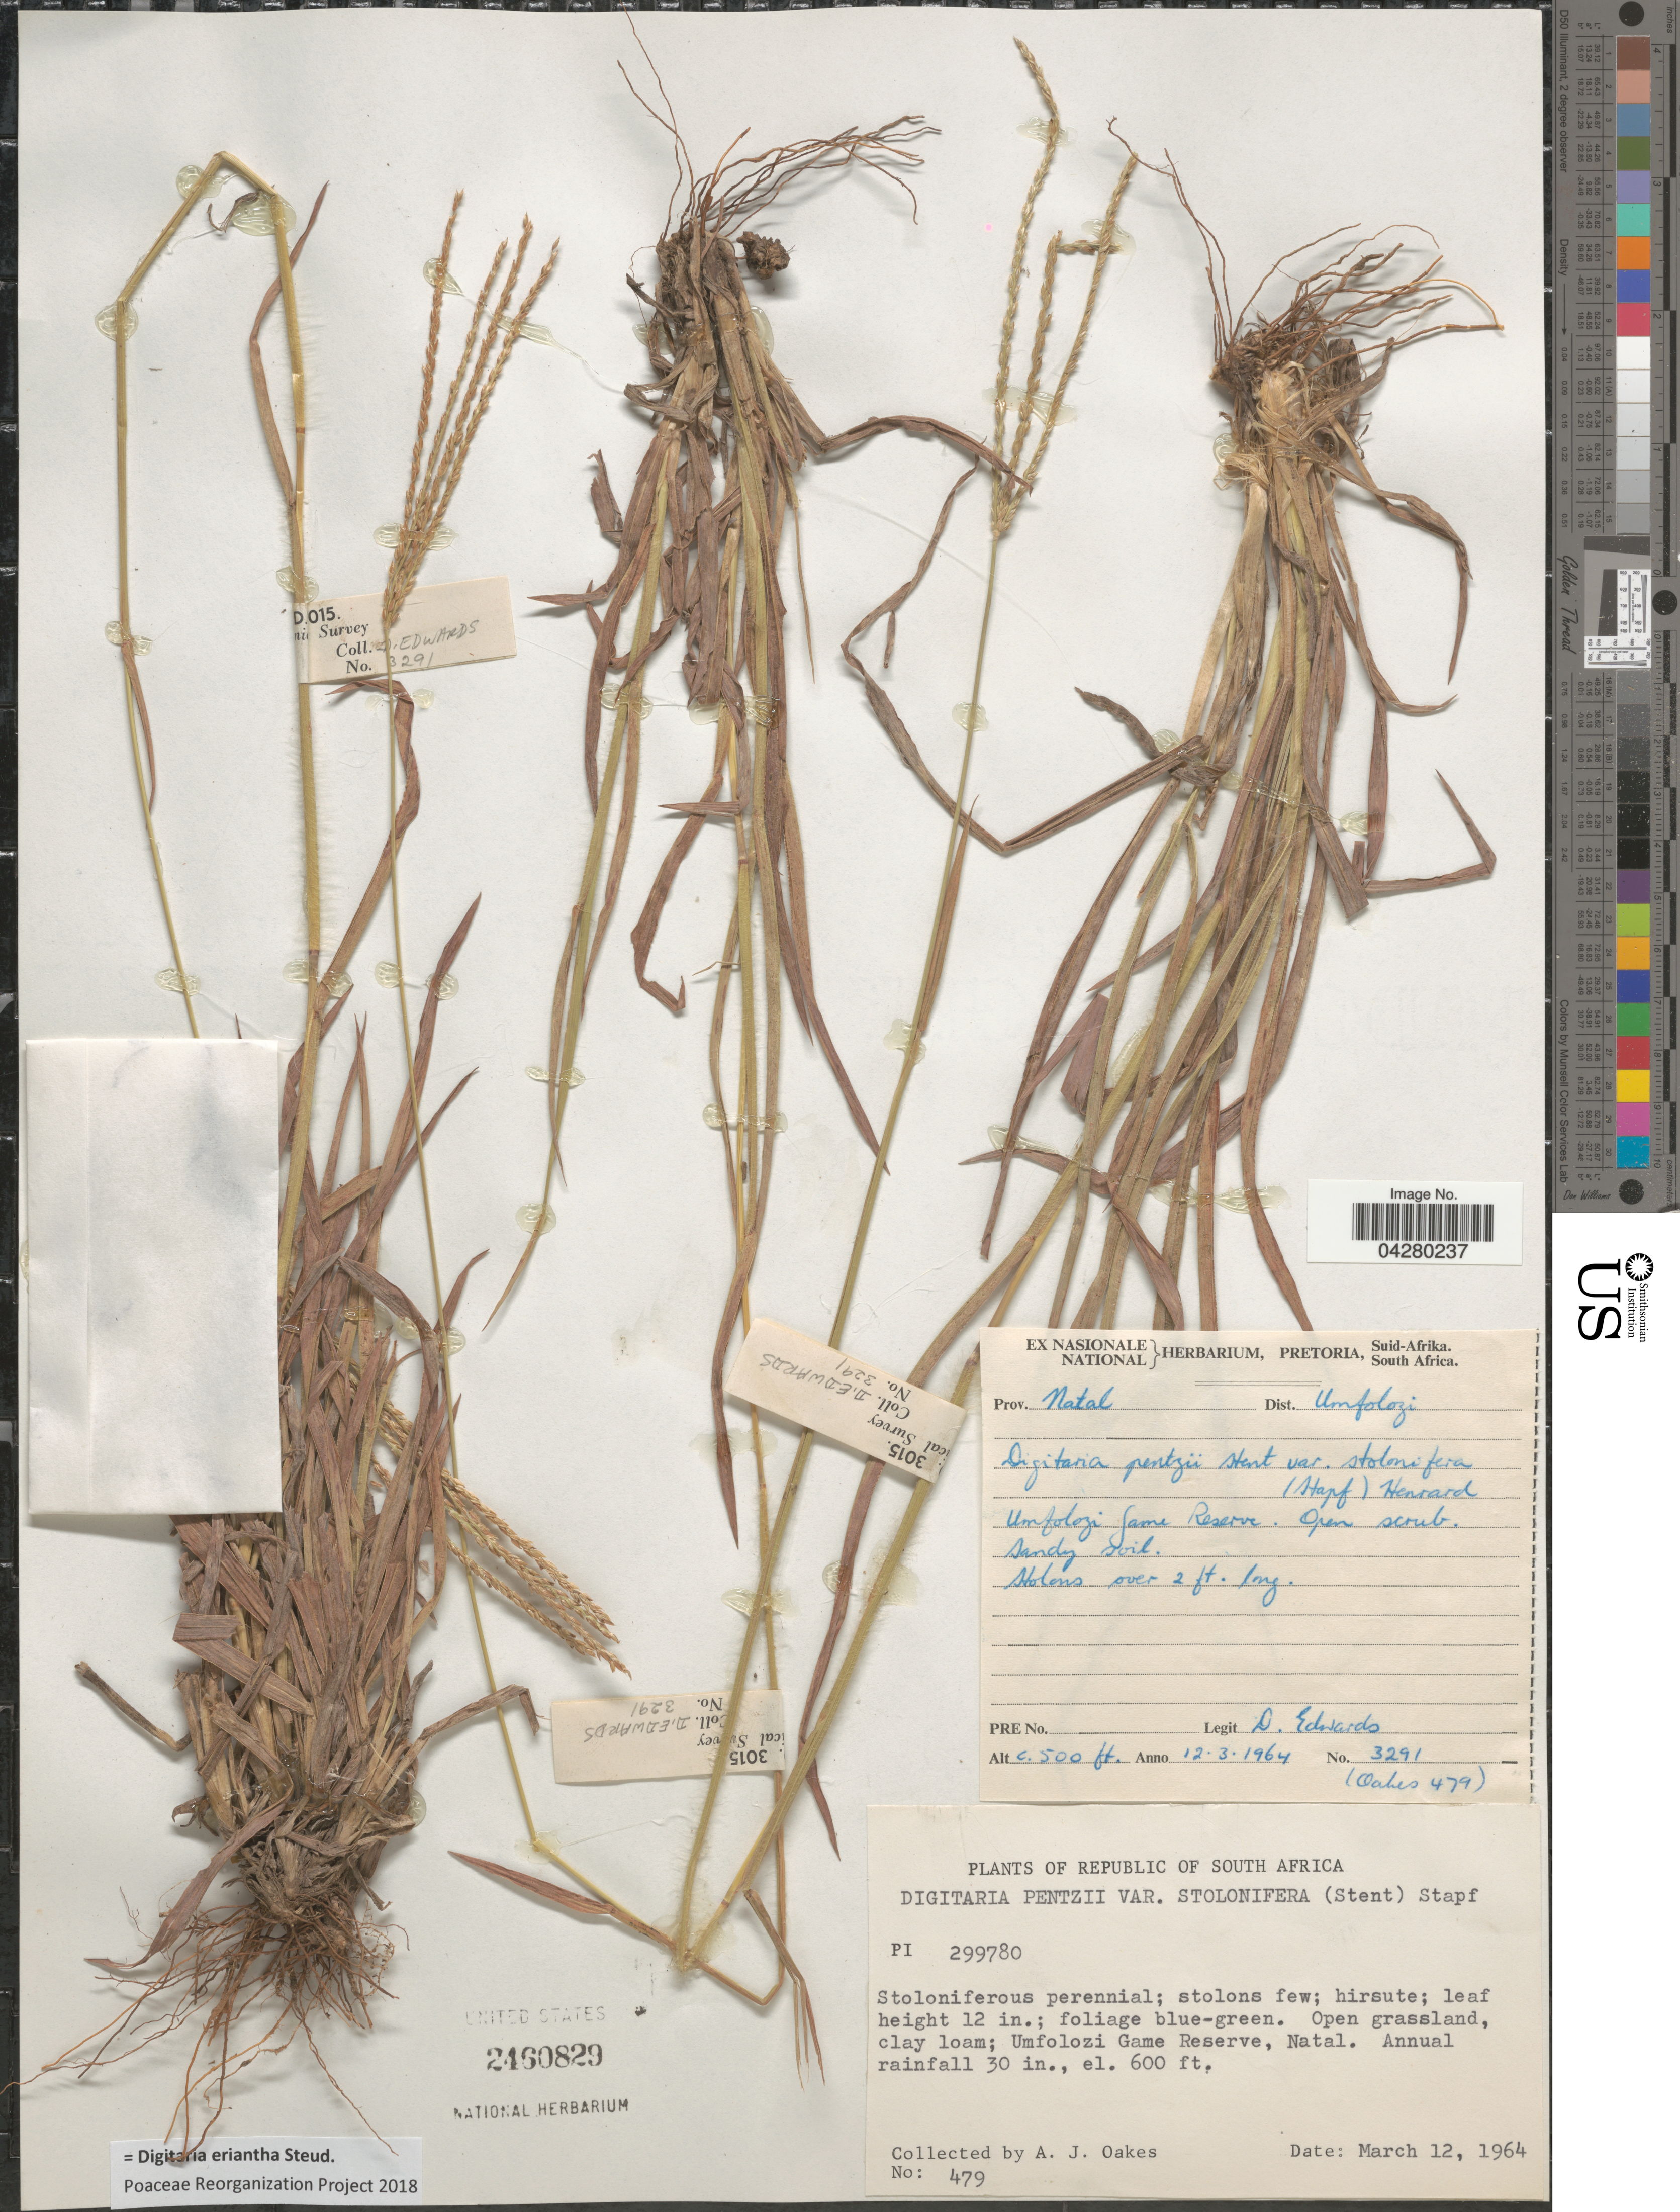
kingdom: Plantae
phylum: Tracheophyta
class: Liliopsida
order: Poales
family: Poaceae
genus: Digitaria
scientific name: Digitaria eriantha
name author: Steud.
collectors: D. Edwards & A. Oakes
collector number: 3291/479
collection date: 1964-03-12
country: South Africa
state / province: KwaZulu-Natal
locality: Prov. Natal. Dist. Umfolozi. Umfolozi Game Reserve. Umfolozi Game Reserve, Natal.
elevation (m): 183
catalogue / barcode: US 2460829